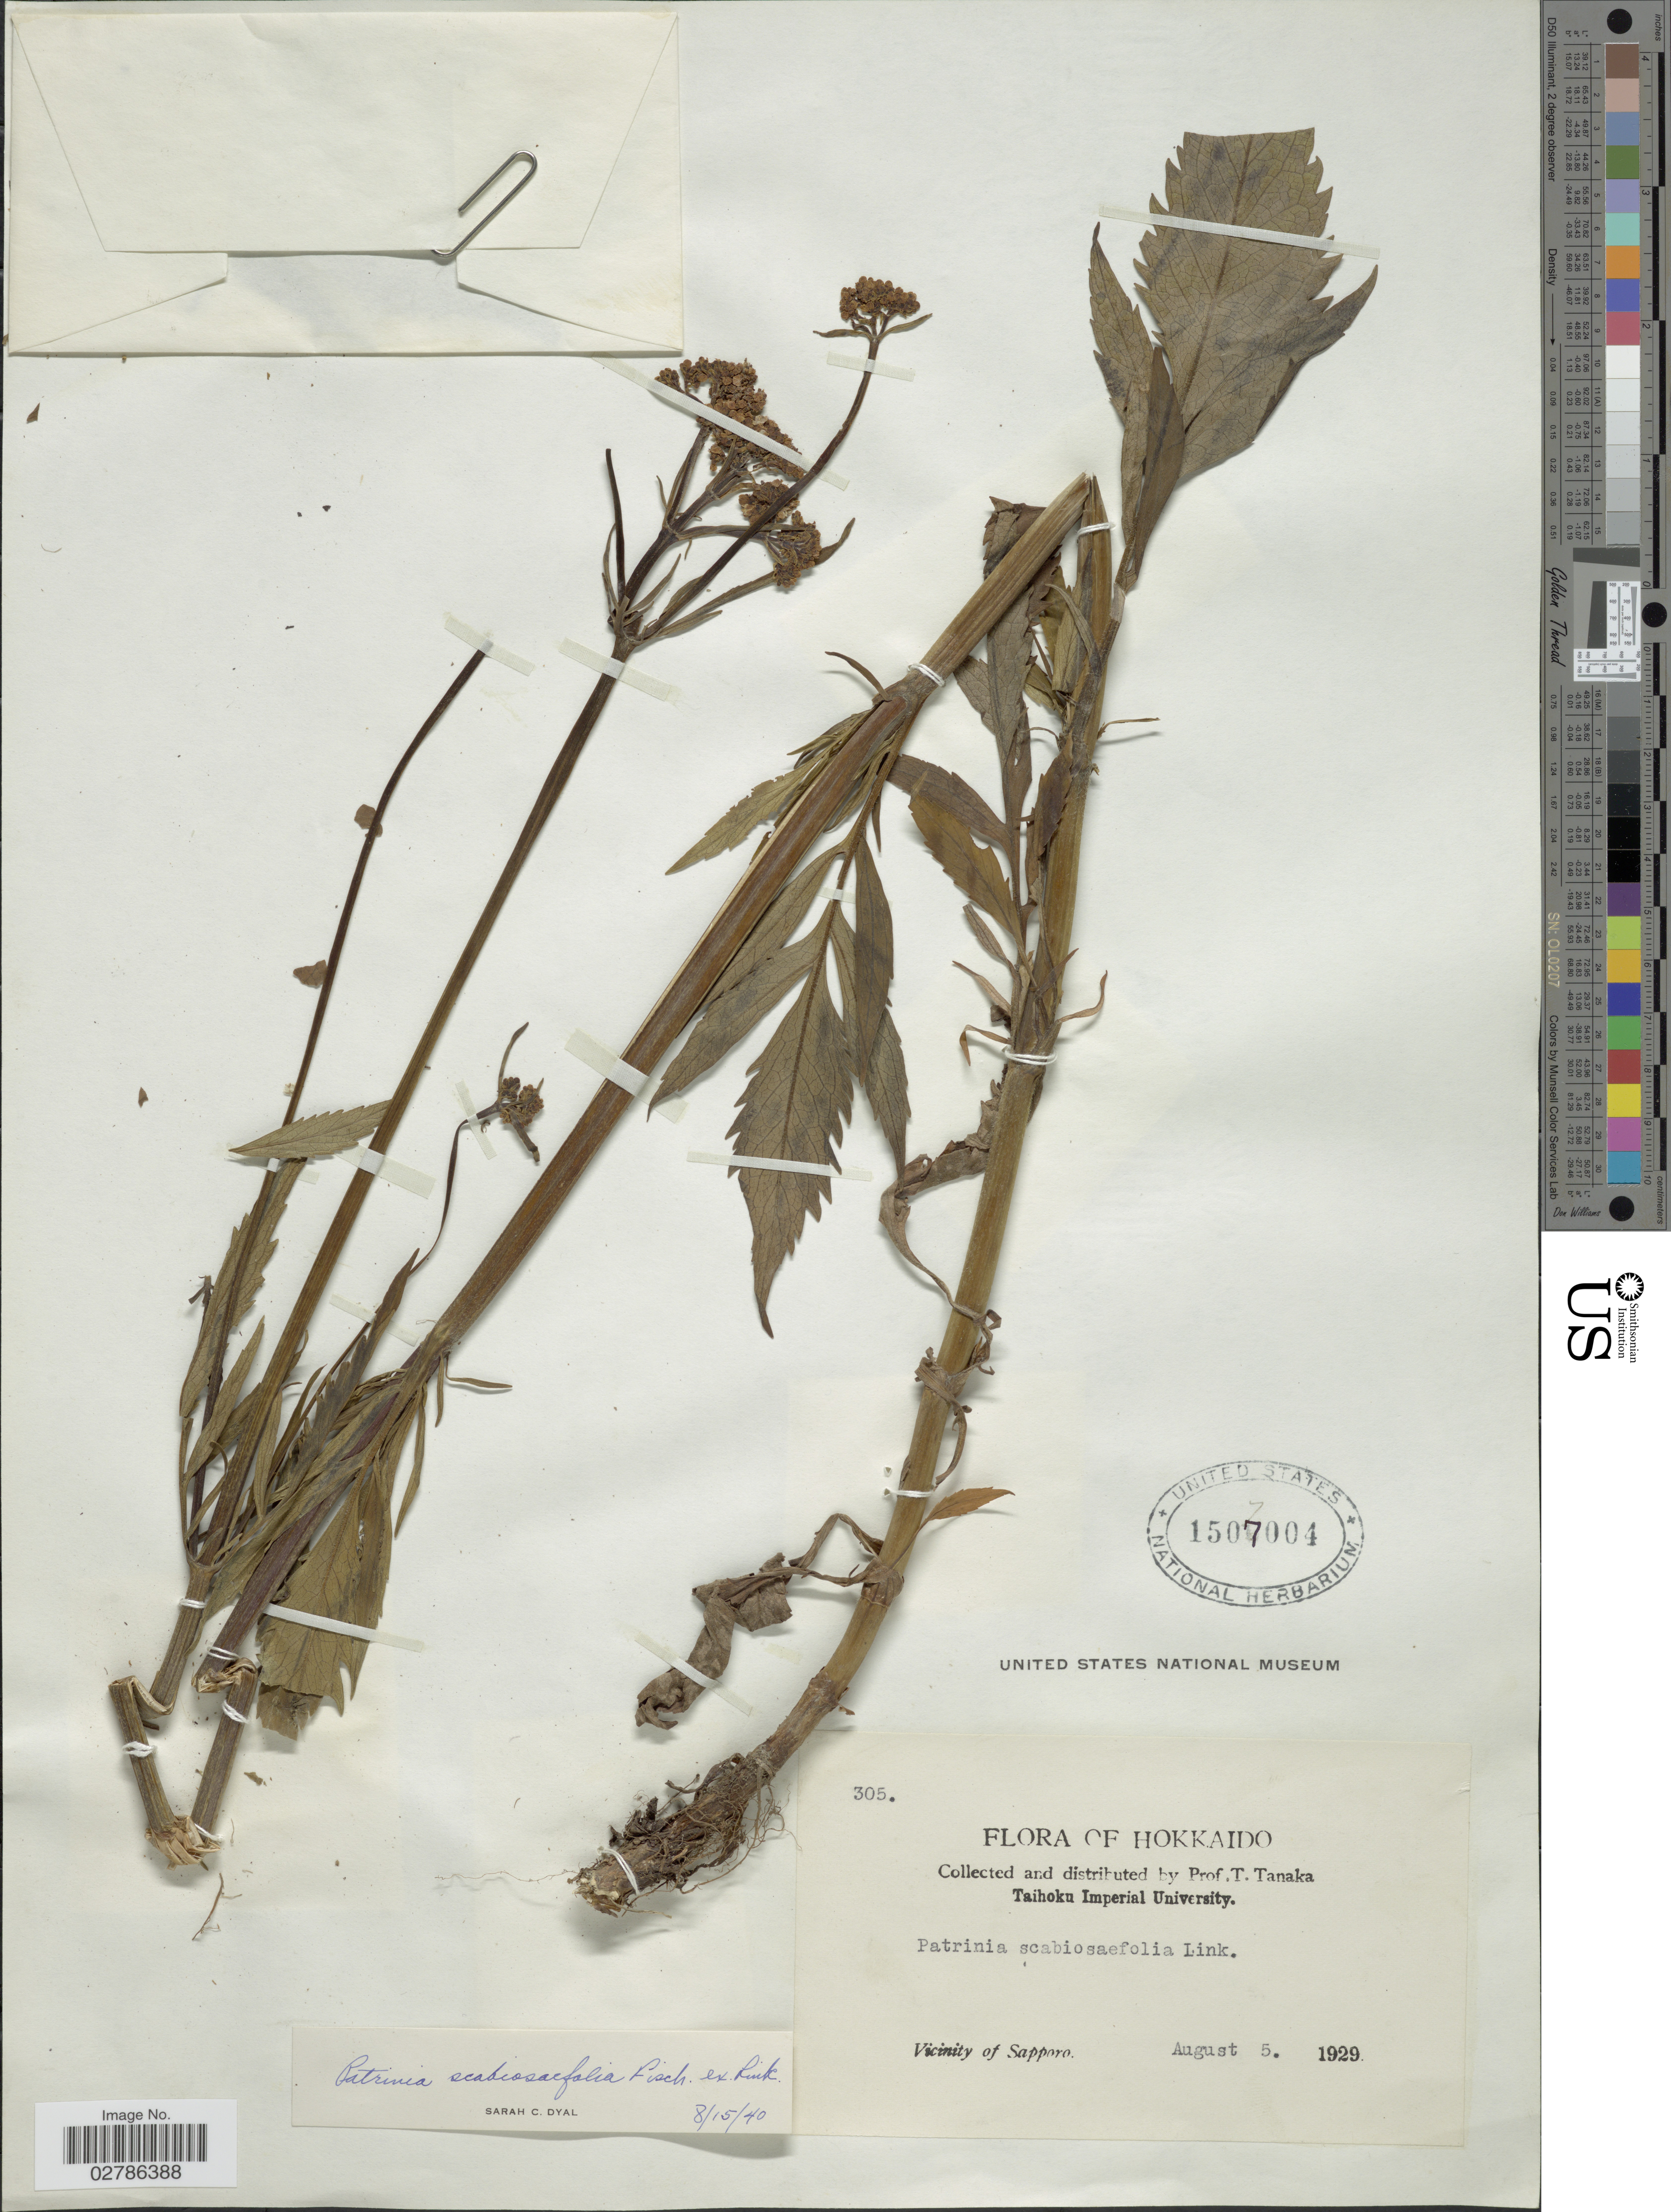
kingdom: Plantae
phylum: Tracheophyta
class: Magnoliopsida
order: Dipsacales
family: Caprifoliaceae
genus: Patrinia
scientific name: Patrinia scabiosifolia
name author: Link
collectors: T. Tanaka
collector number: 305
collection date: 1929-08-05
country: Japan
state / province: Hokkaidō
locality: Vicinity of Sapporo.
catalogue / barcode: US 1507004